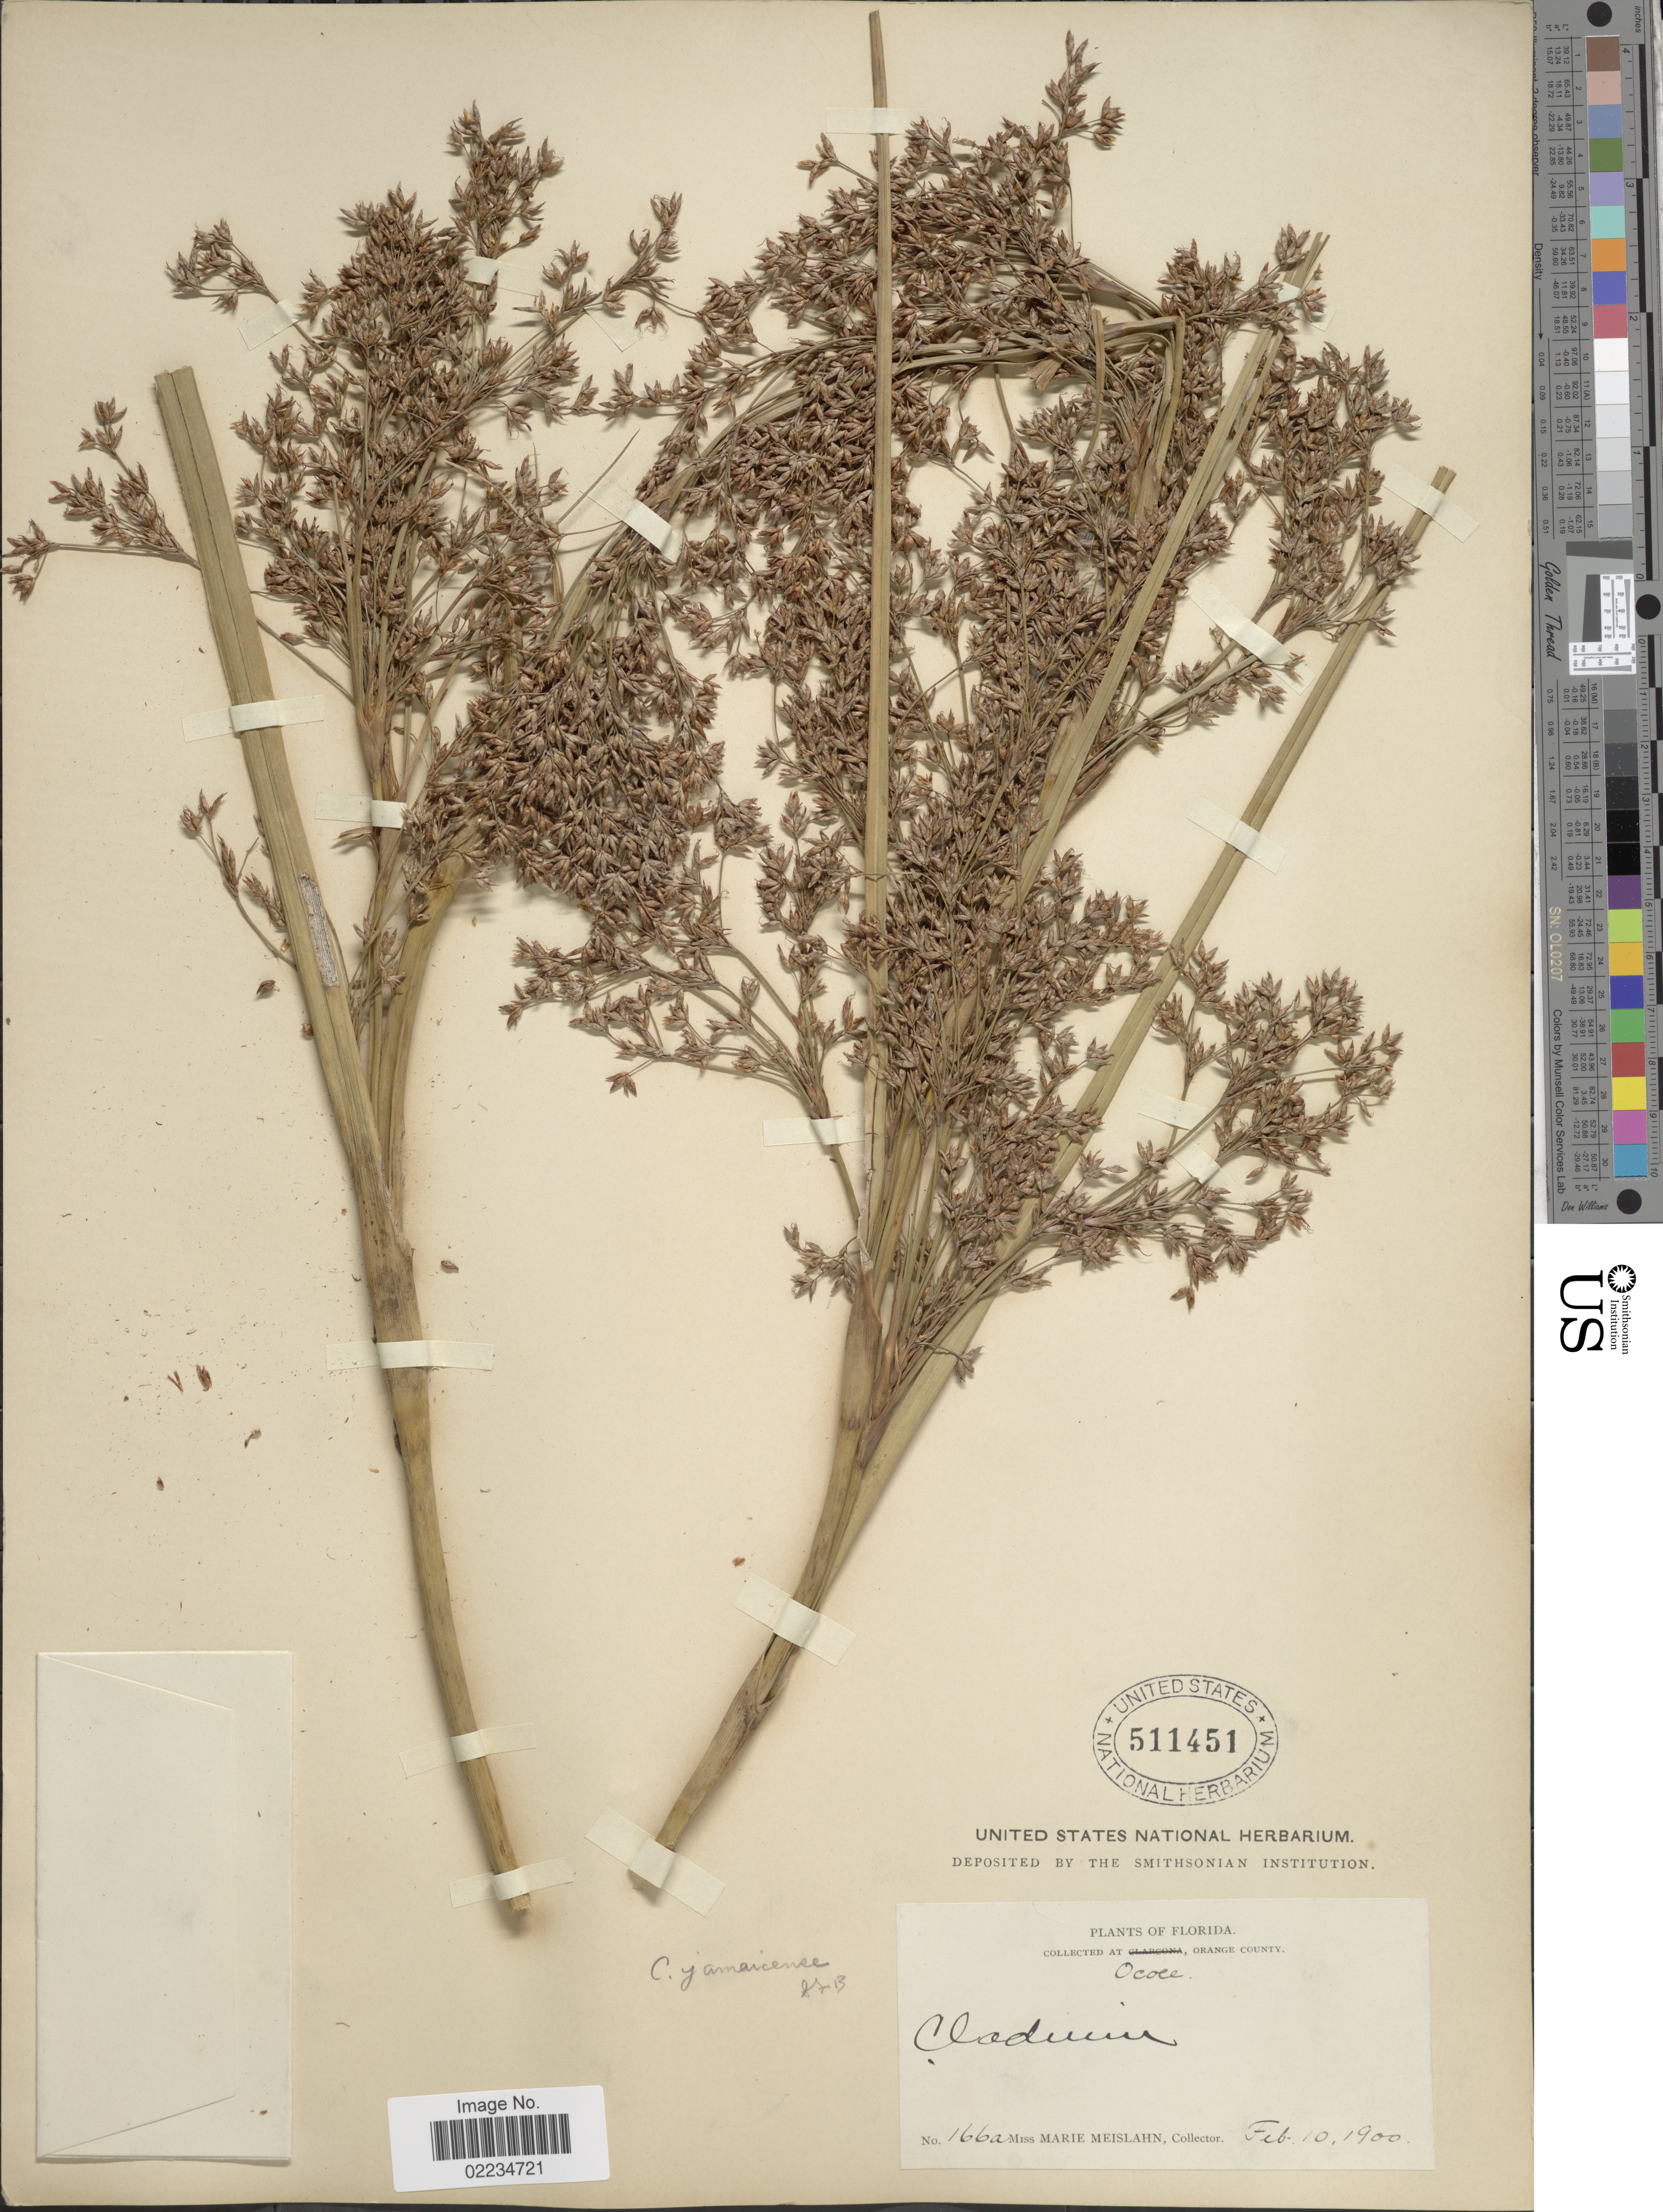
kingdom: Plantae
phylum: Tracheophyta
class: Liliopsida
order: Poales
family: Cyperaceae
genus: Cladium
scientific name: Cladium jamaicense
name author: Crantz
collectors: M. Meislahn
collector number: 166a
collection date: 1900-02-10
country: United States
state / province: Florida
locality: Ocoee, Orange County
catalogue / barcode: US 511451